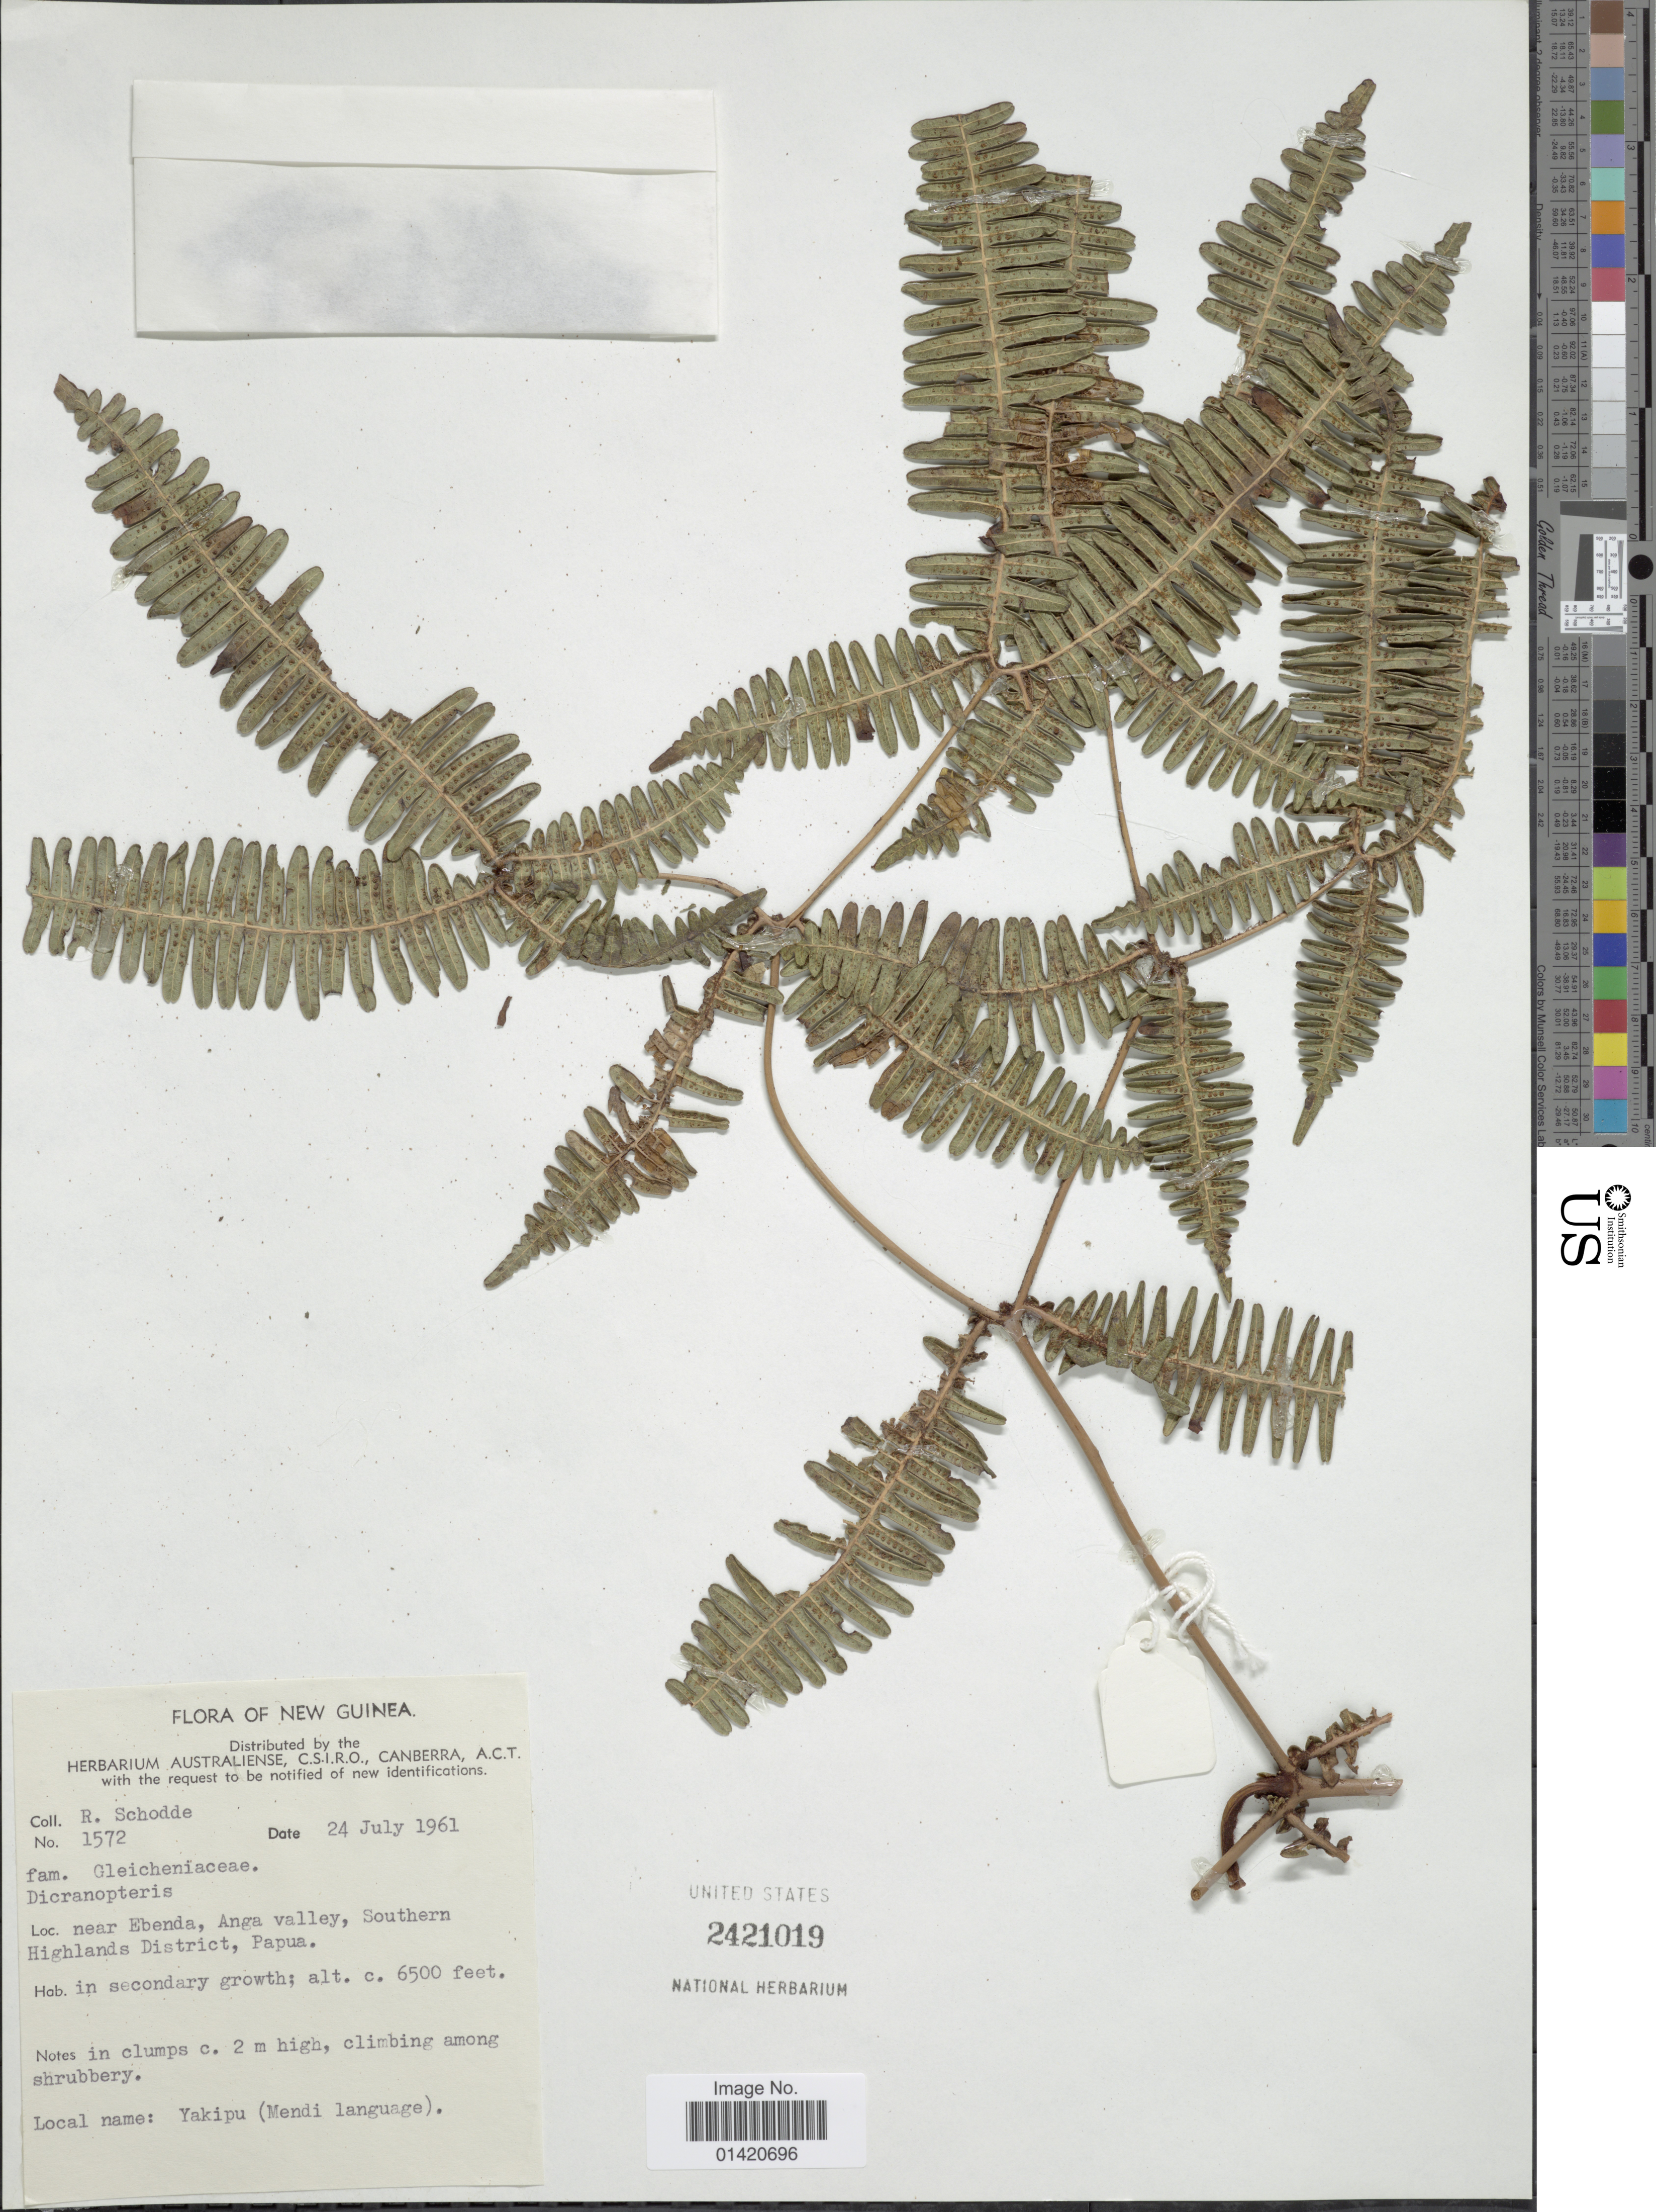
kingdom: Plantae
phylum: Tracheophyta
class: Polypodiopsida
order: Gleicheniales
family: Gleicheniaceae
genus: Dicranopteris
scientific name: Dicranopteris sp.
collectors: R. Schodde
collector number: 1572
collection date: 1961-07-24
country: Papua New Guinea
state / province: Southern Highlands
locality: New Guinea, near Ebenda, Anga valley, South Highlands District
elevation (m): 1981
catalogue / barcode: US 2421019